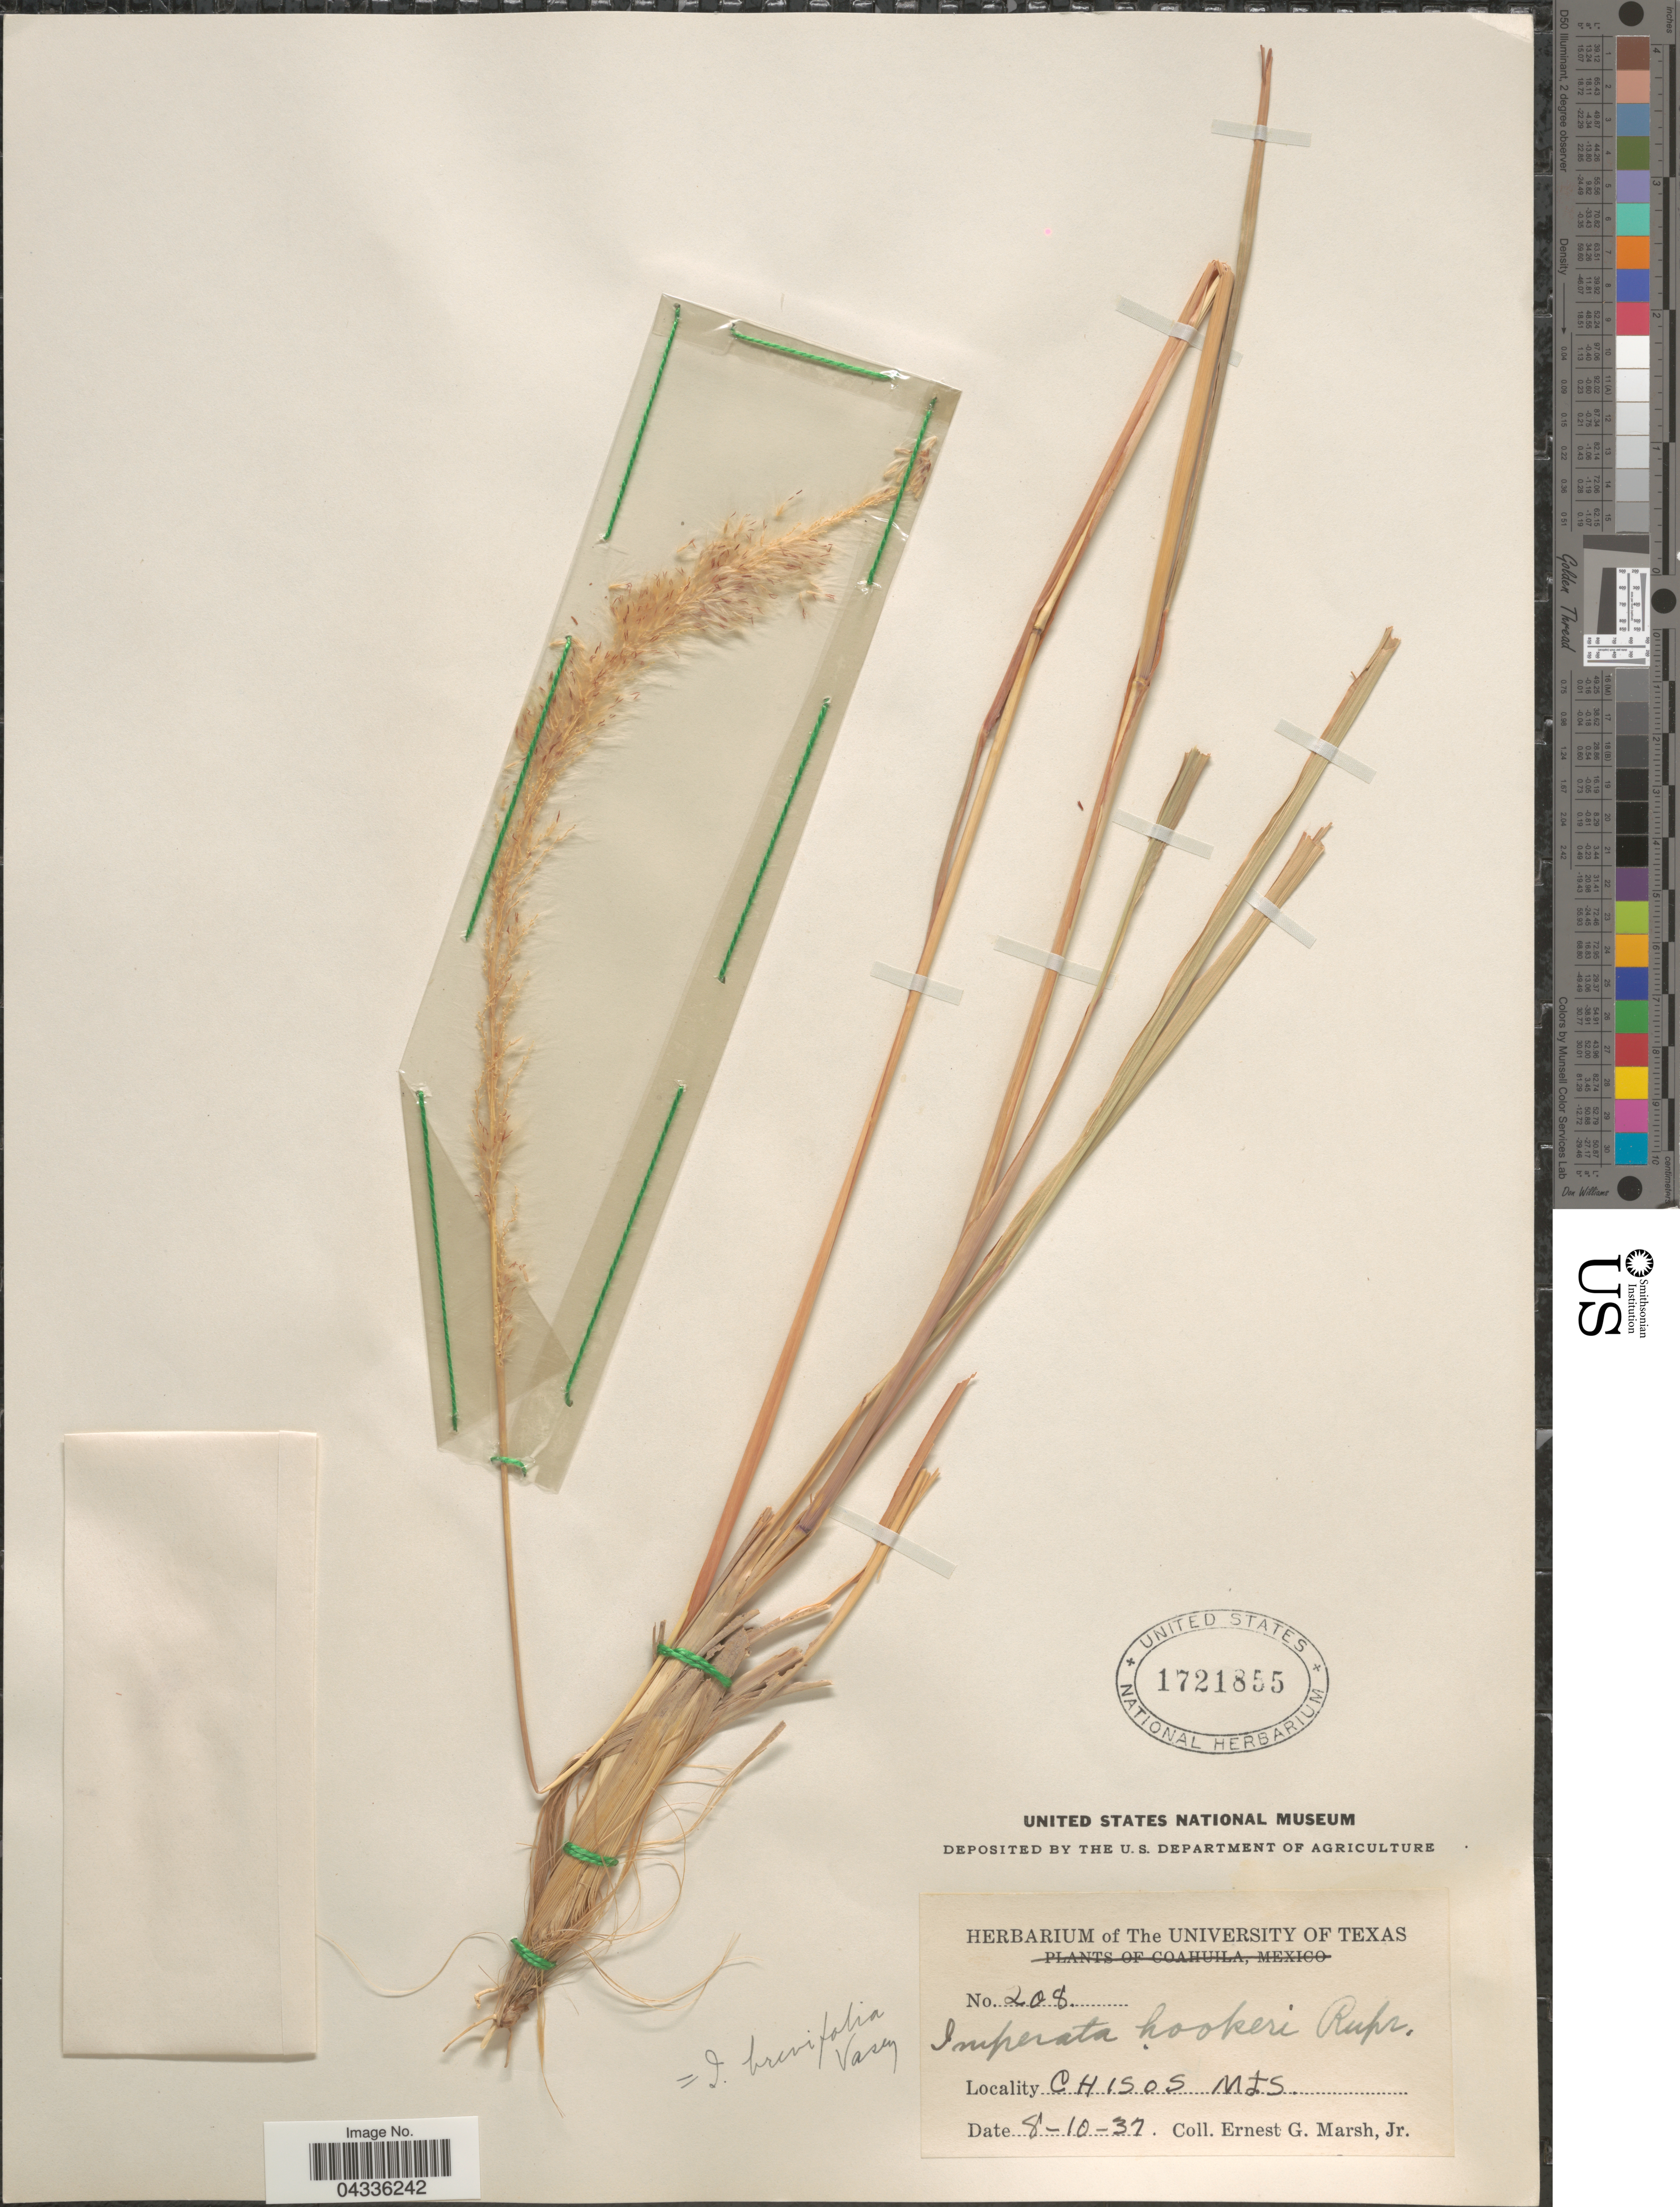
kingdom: Plantae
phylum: Tracheophyta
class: Liliopsida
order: Poales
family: Poaceae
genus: Imperata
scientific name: Imperata brevifolia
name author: Vasey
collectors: E. G. Marsh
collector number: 208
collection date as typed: Transcribed d/m/y: 10/8/37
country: United States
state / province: Texas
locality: Chisos Mts.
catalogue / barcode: US 1721855